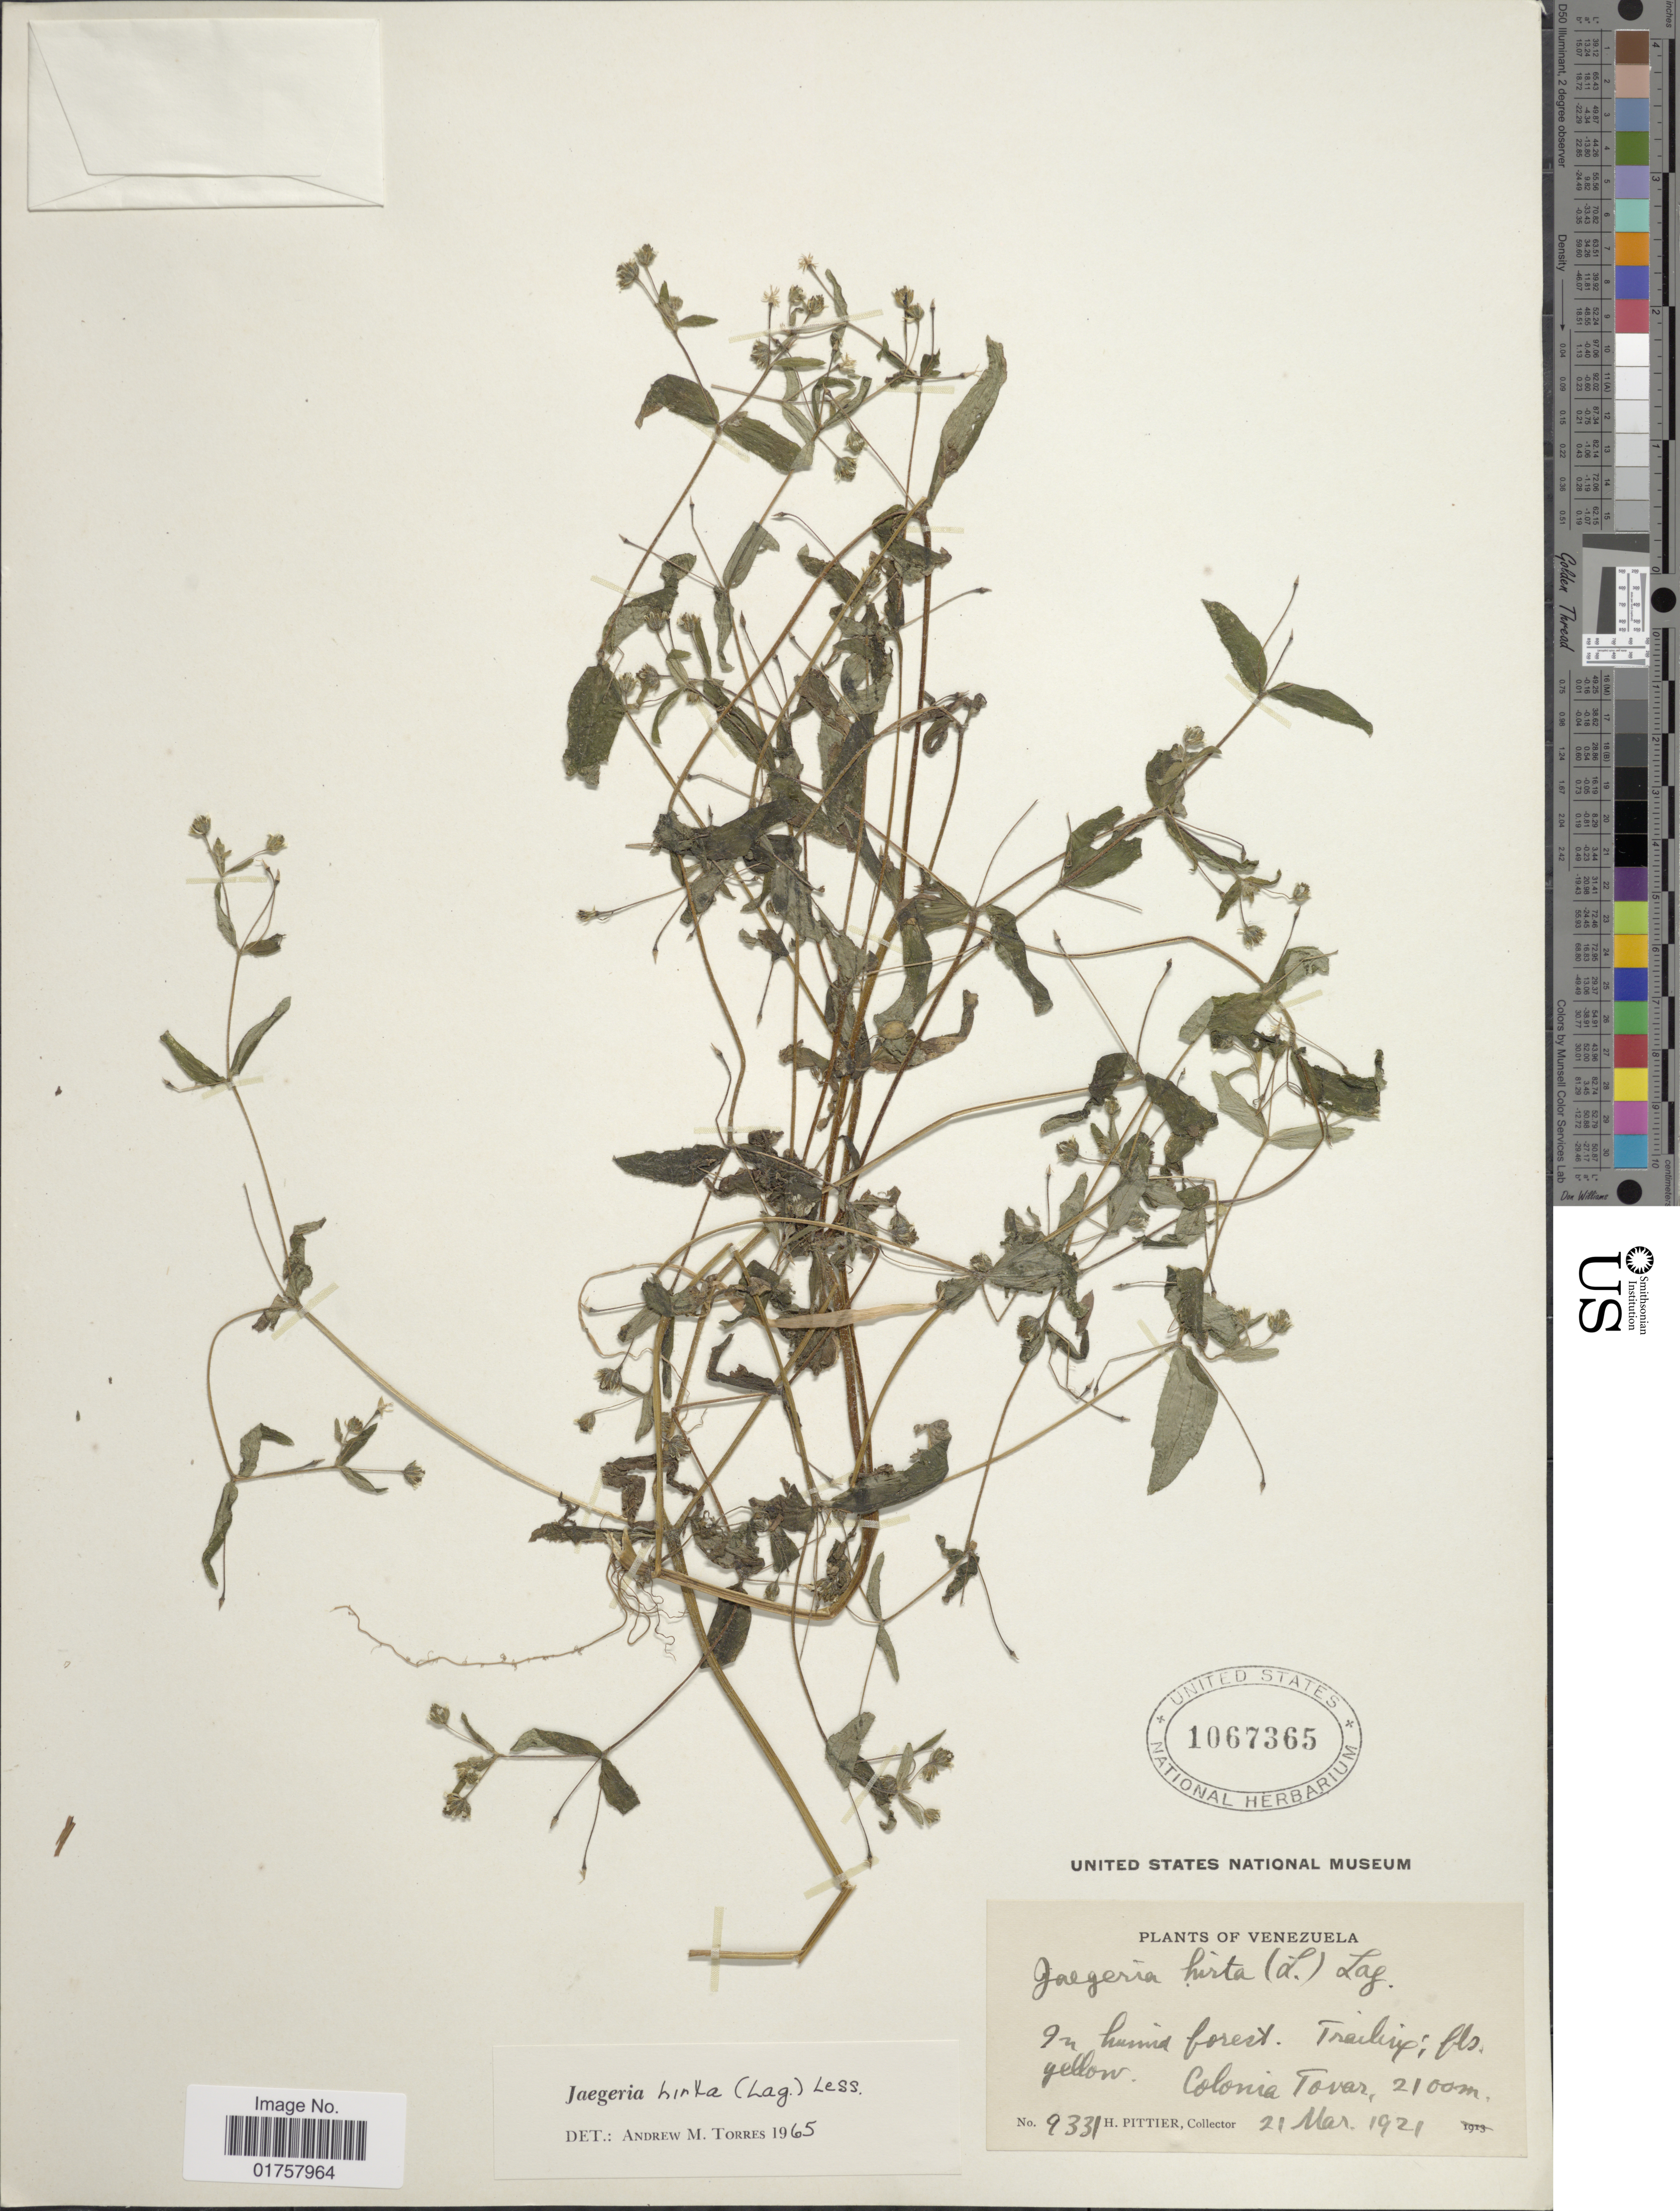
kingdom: Plantae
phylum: Tracheophyta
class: Magnoliopsida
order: Asterales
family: Asteraceae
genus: Jaegeria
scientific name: Jaegeria hirta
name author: (Lag.) Less.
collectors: H. F. Pittier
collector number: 9331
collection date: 1921-03-21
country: Venezuela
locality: In humid forest, Trauling, Colonia Tovar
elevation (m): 2100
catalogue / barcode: US 1067365